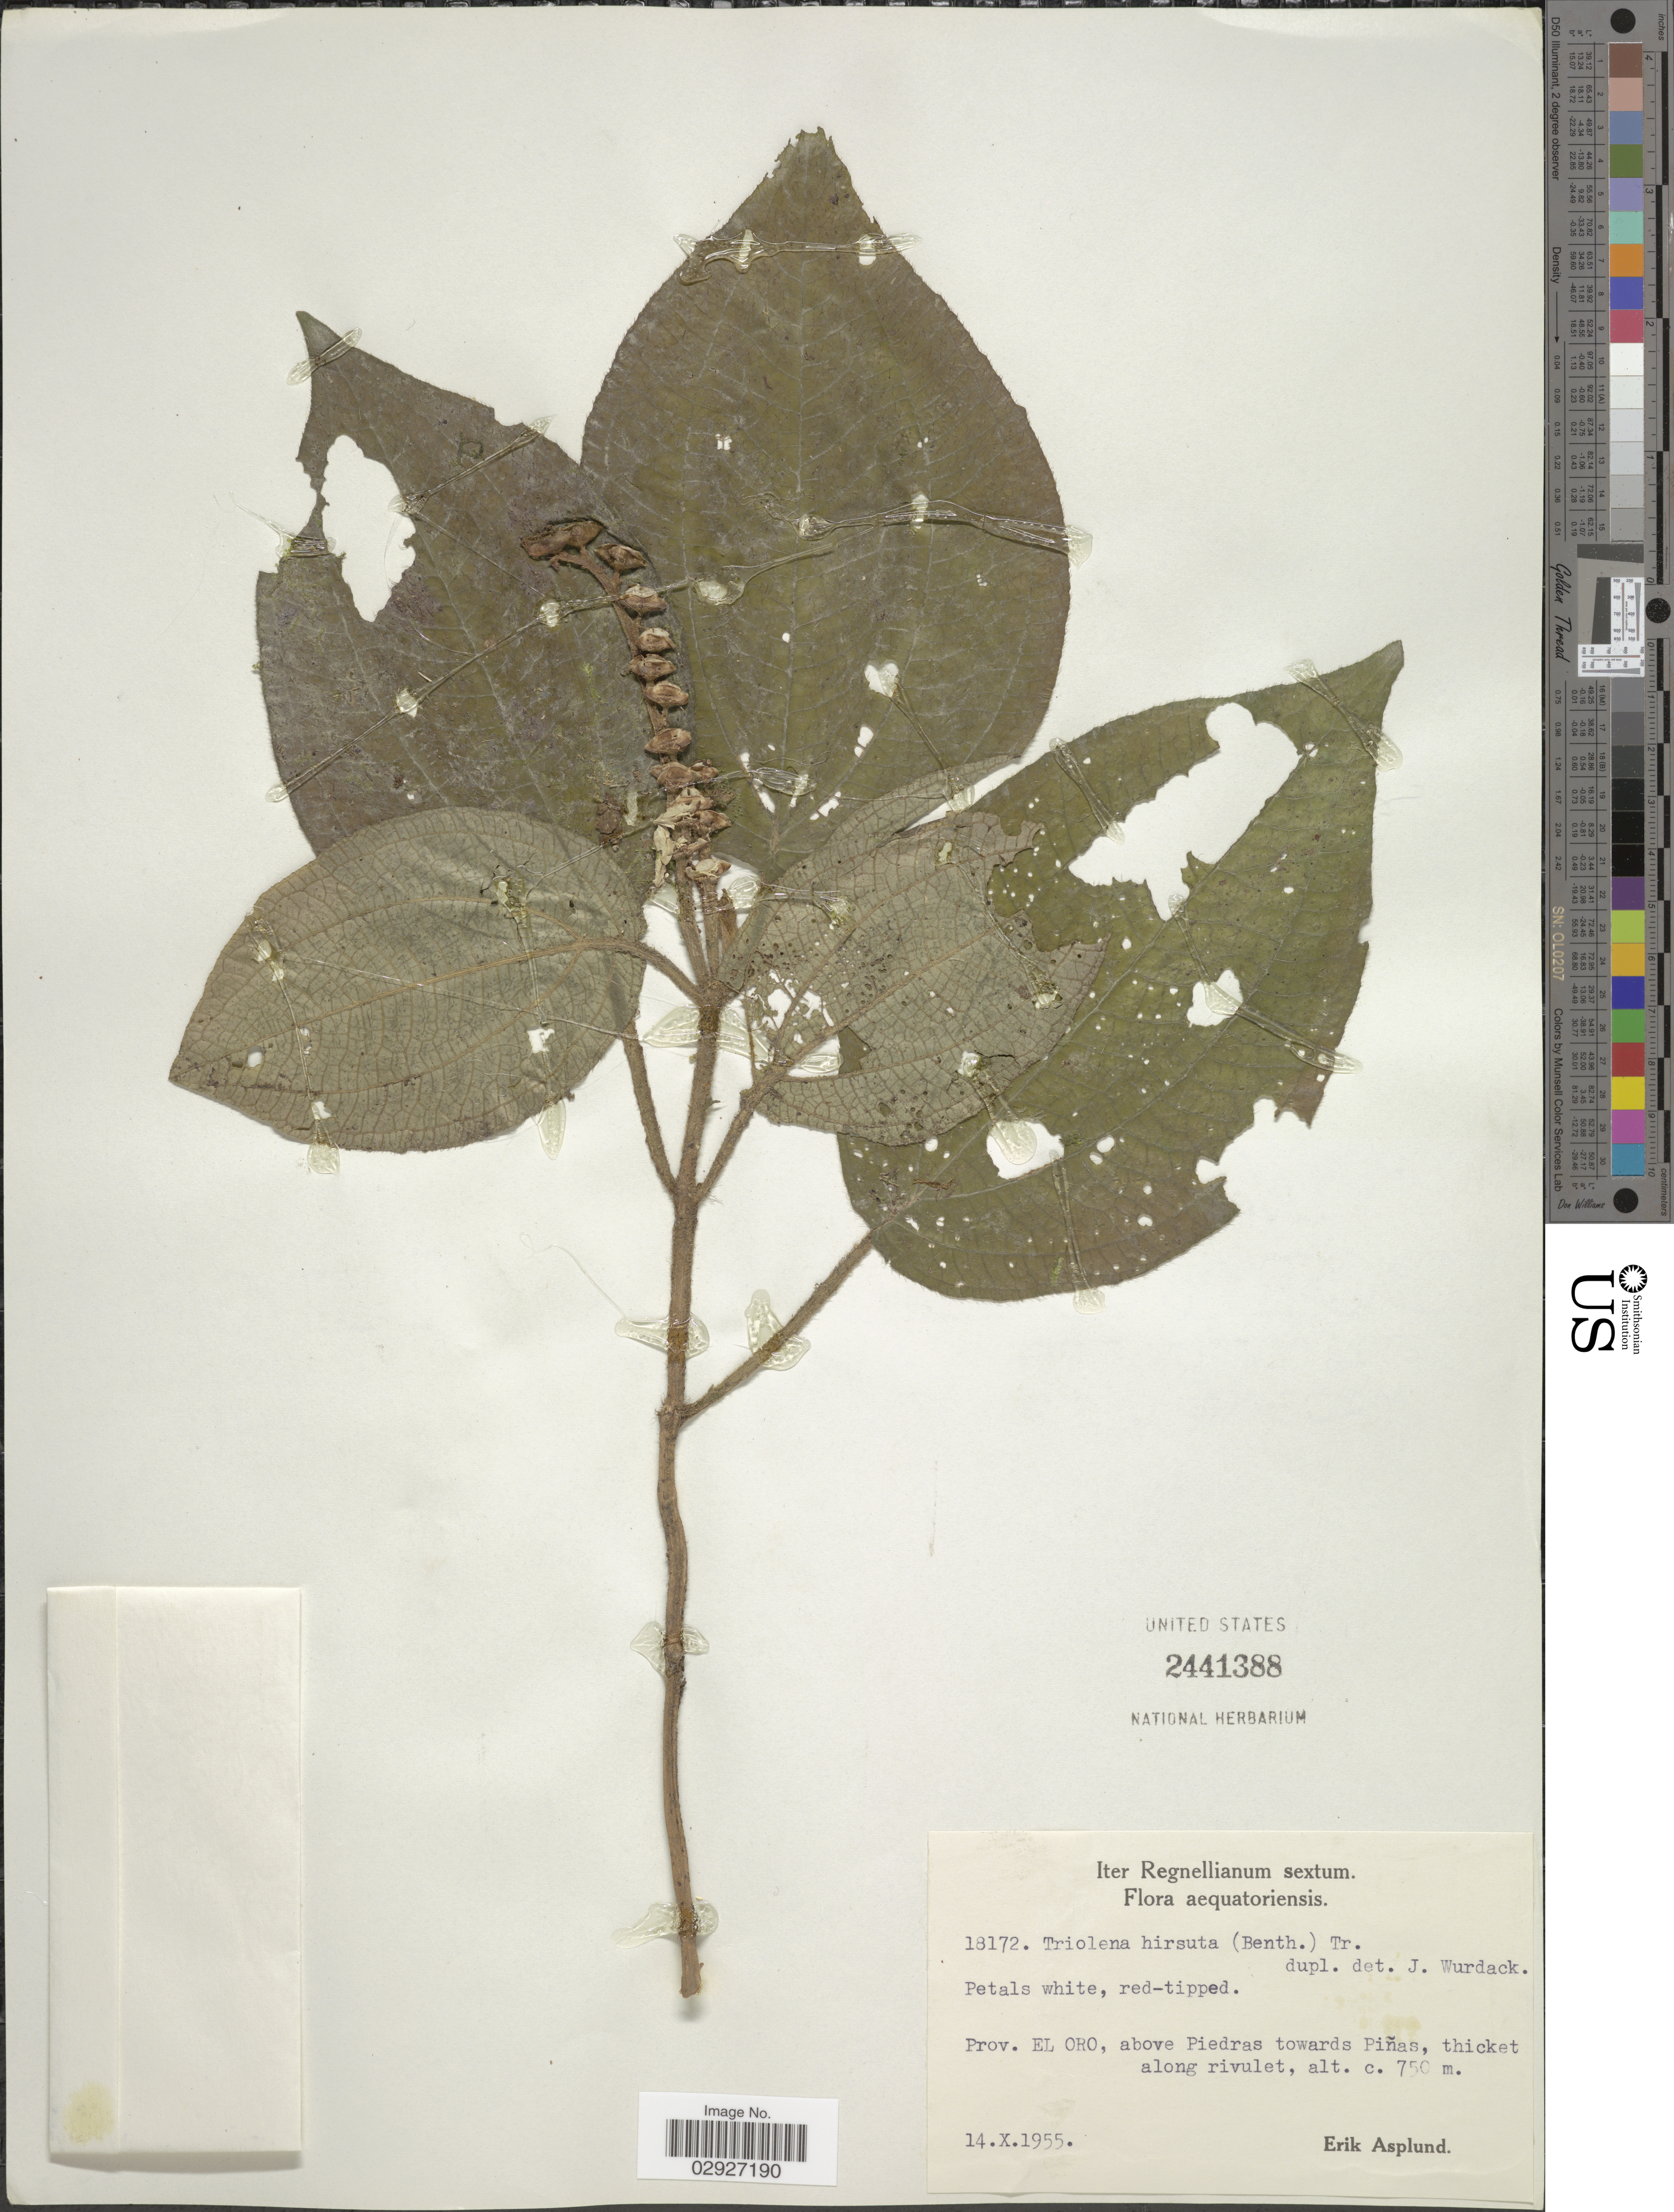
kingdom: Plantae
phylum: Tracheophyta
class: Magnoliopsida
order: Myrtales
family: Melastomataceae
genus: Triolena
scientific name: Triolena hirsuta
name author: (Benth.) Triana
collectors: E. Asplund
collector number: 18172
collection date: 1955-06-14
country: Ecuador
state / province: El Oro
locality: Above Piedras towards Piñas, thicket along rivulet.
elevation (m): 750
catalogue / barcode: US 2441388